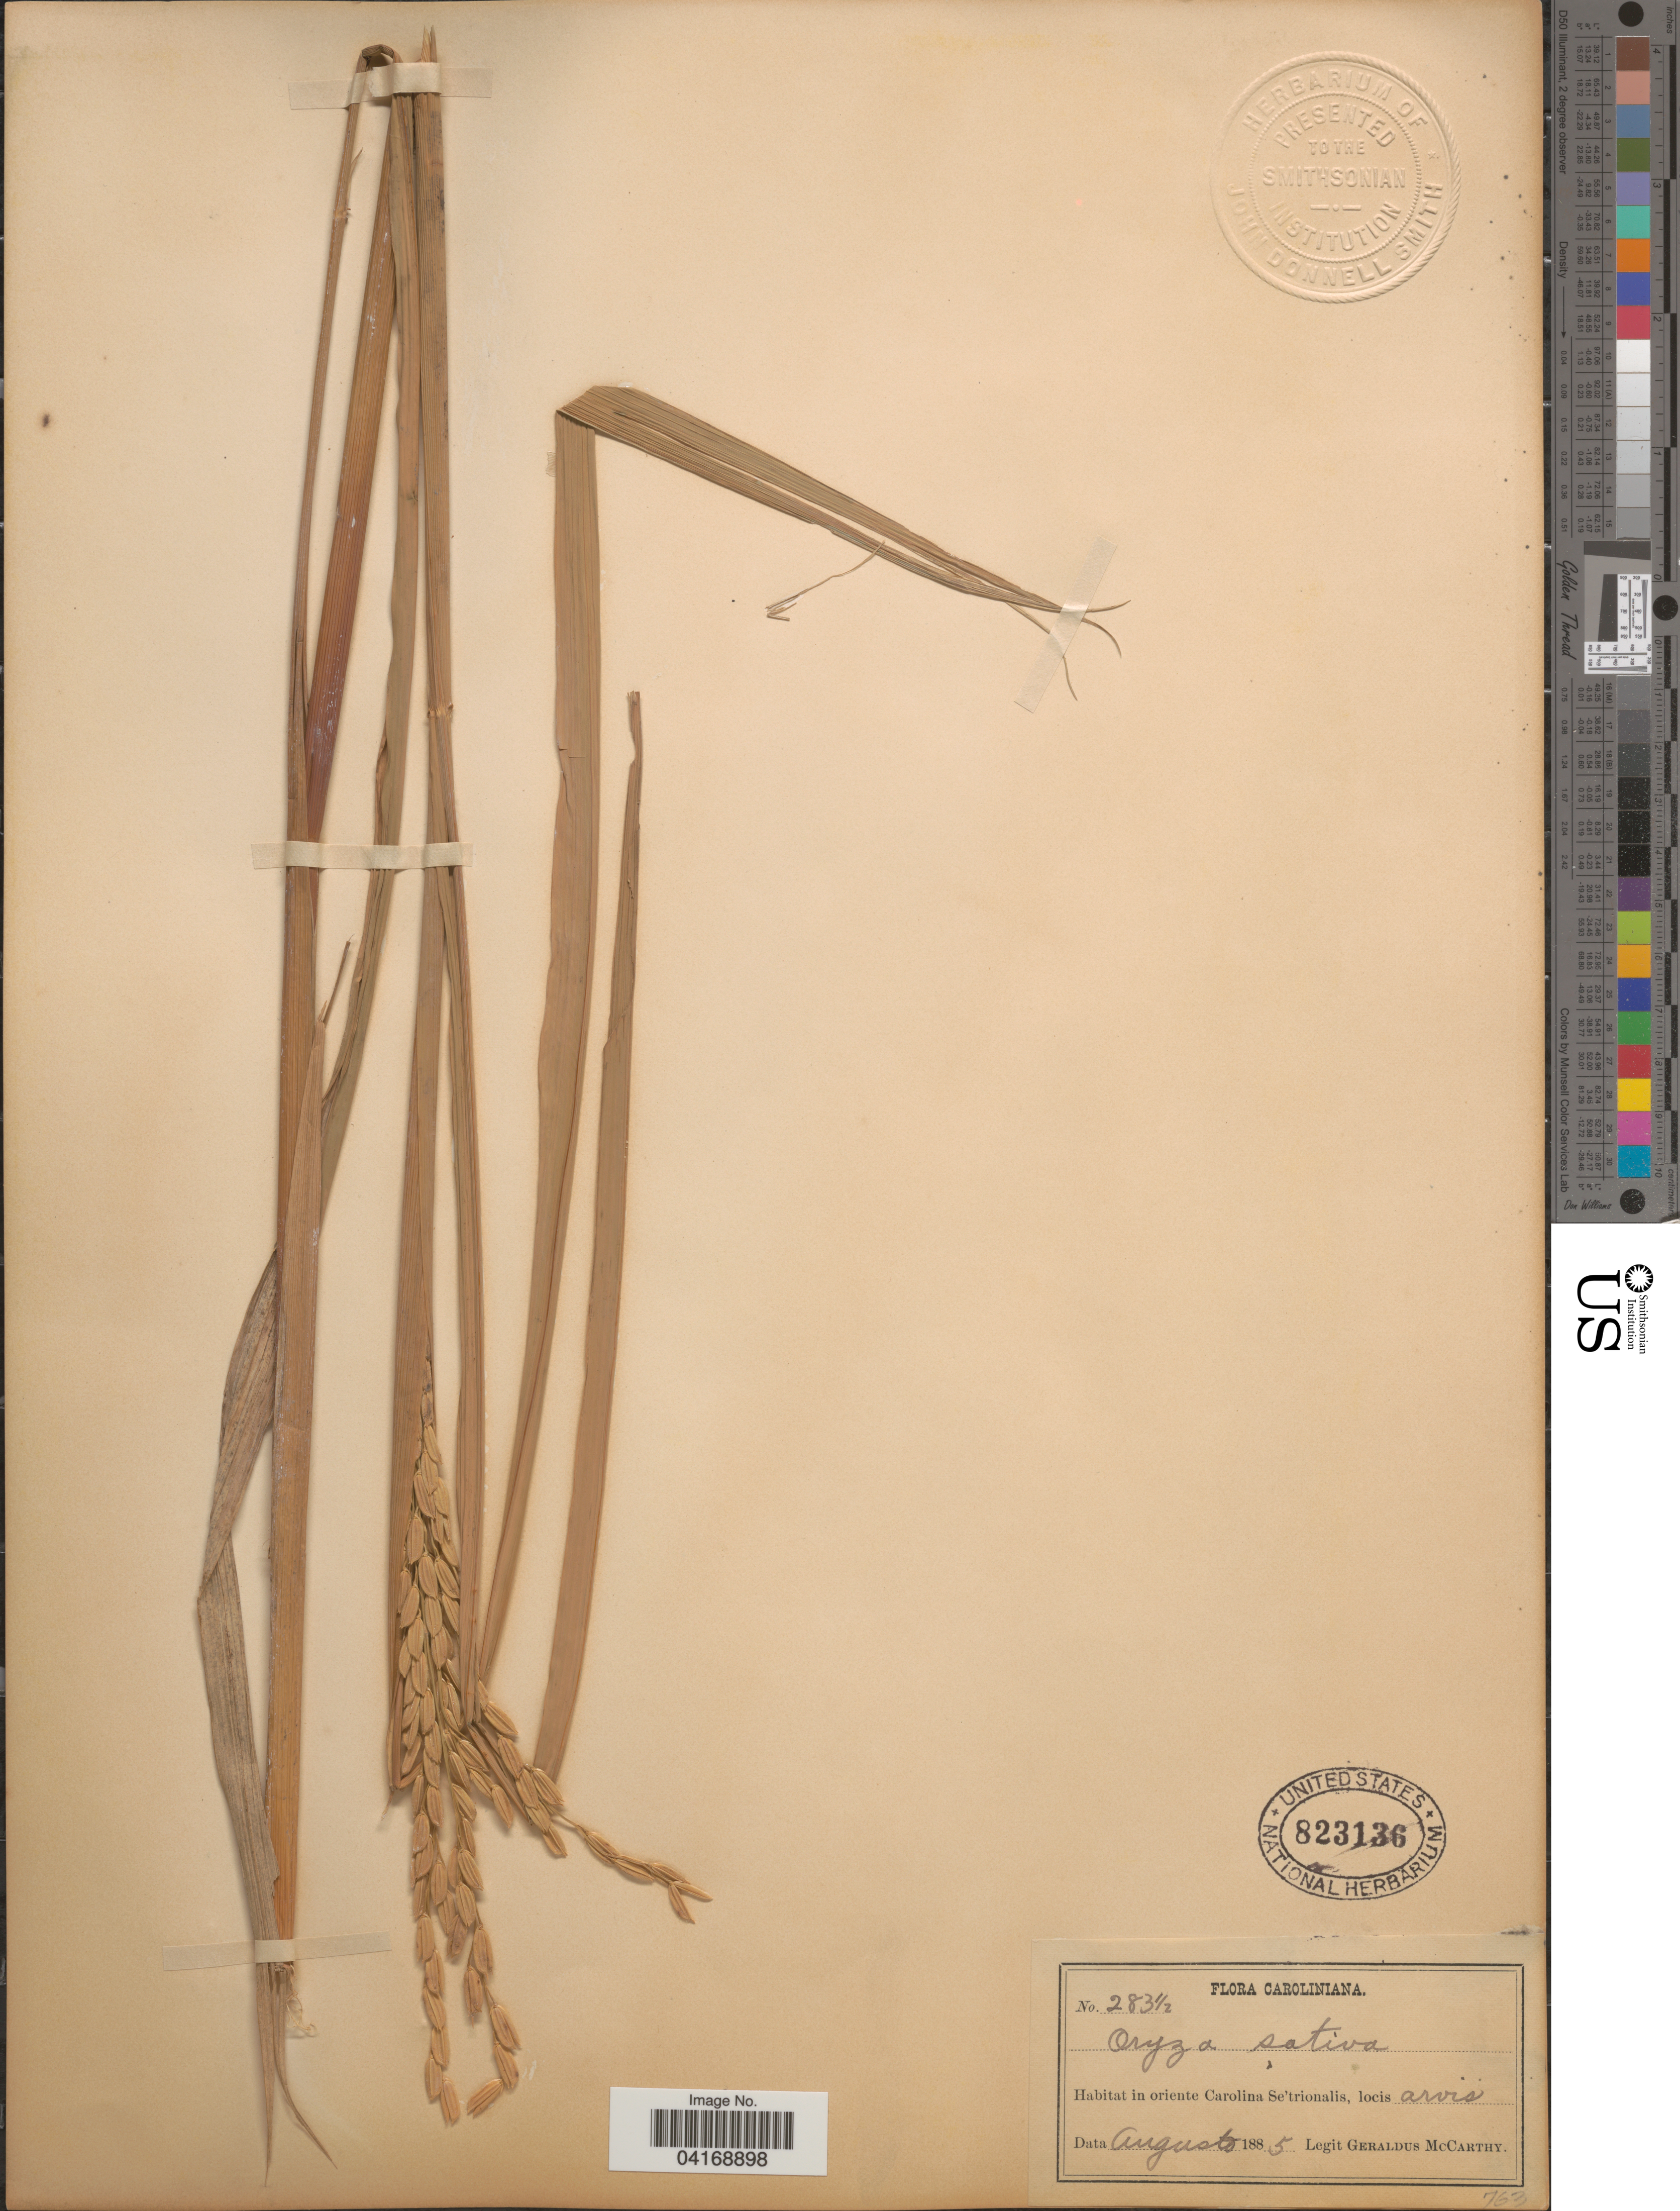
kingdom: Plantae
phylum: Tracheophyta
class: Liliopsida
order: Poales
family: Poaceae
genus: Oryza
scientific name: Oryza sativa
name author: L.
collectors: M. McCarthy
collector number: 283½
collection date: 1885-08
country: United States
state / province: North Carolina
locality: Caroliniana. In oriente Carolina Se'trionalis.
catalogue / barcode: US 823136